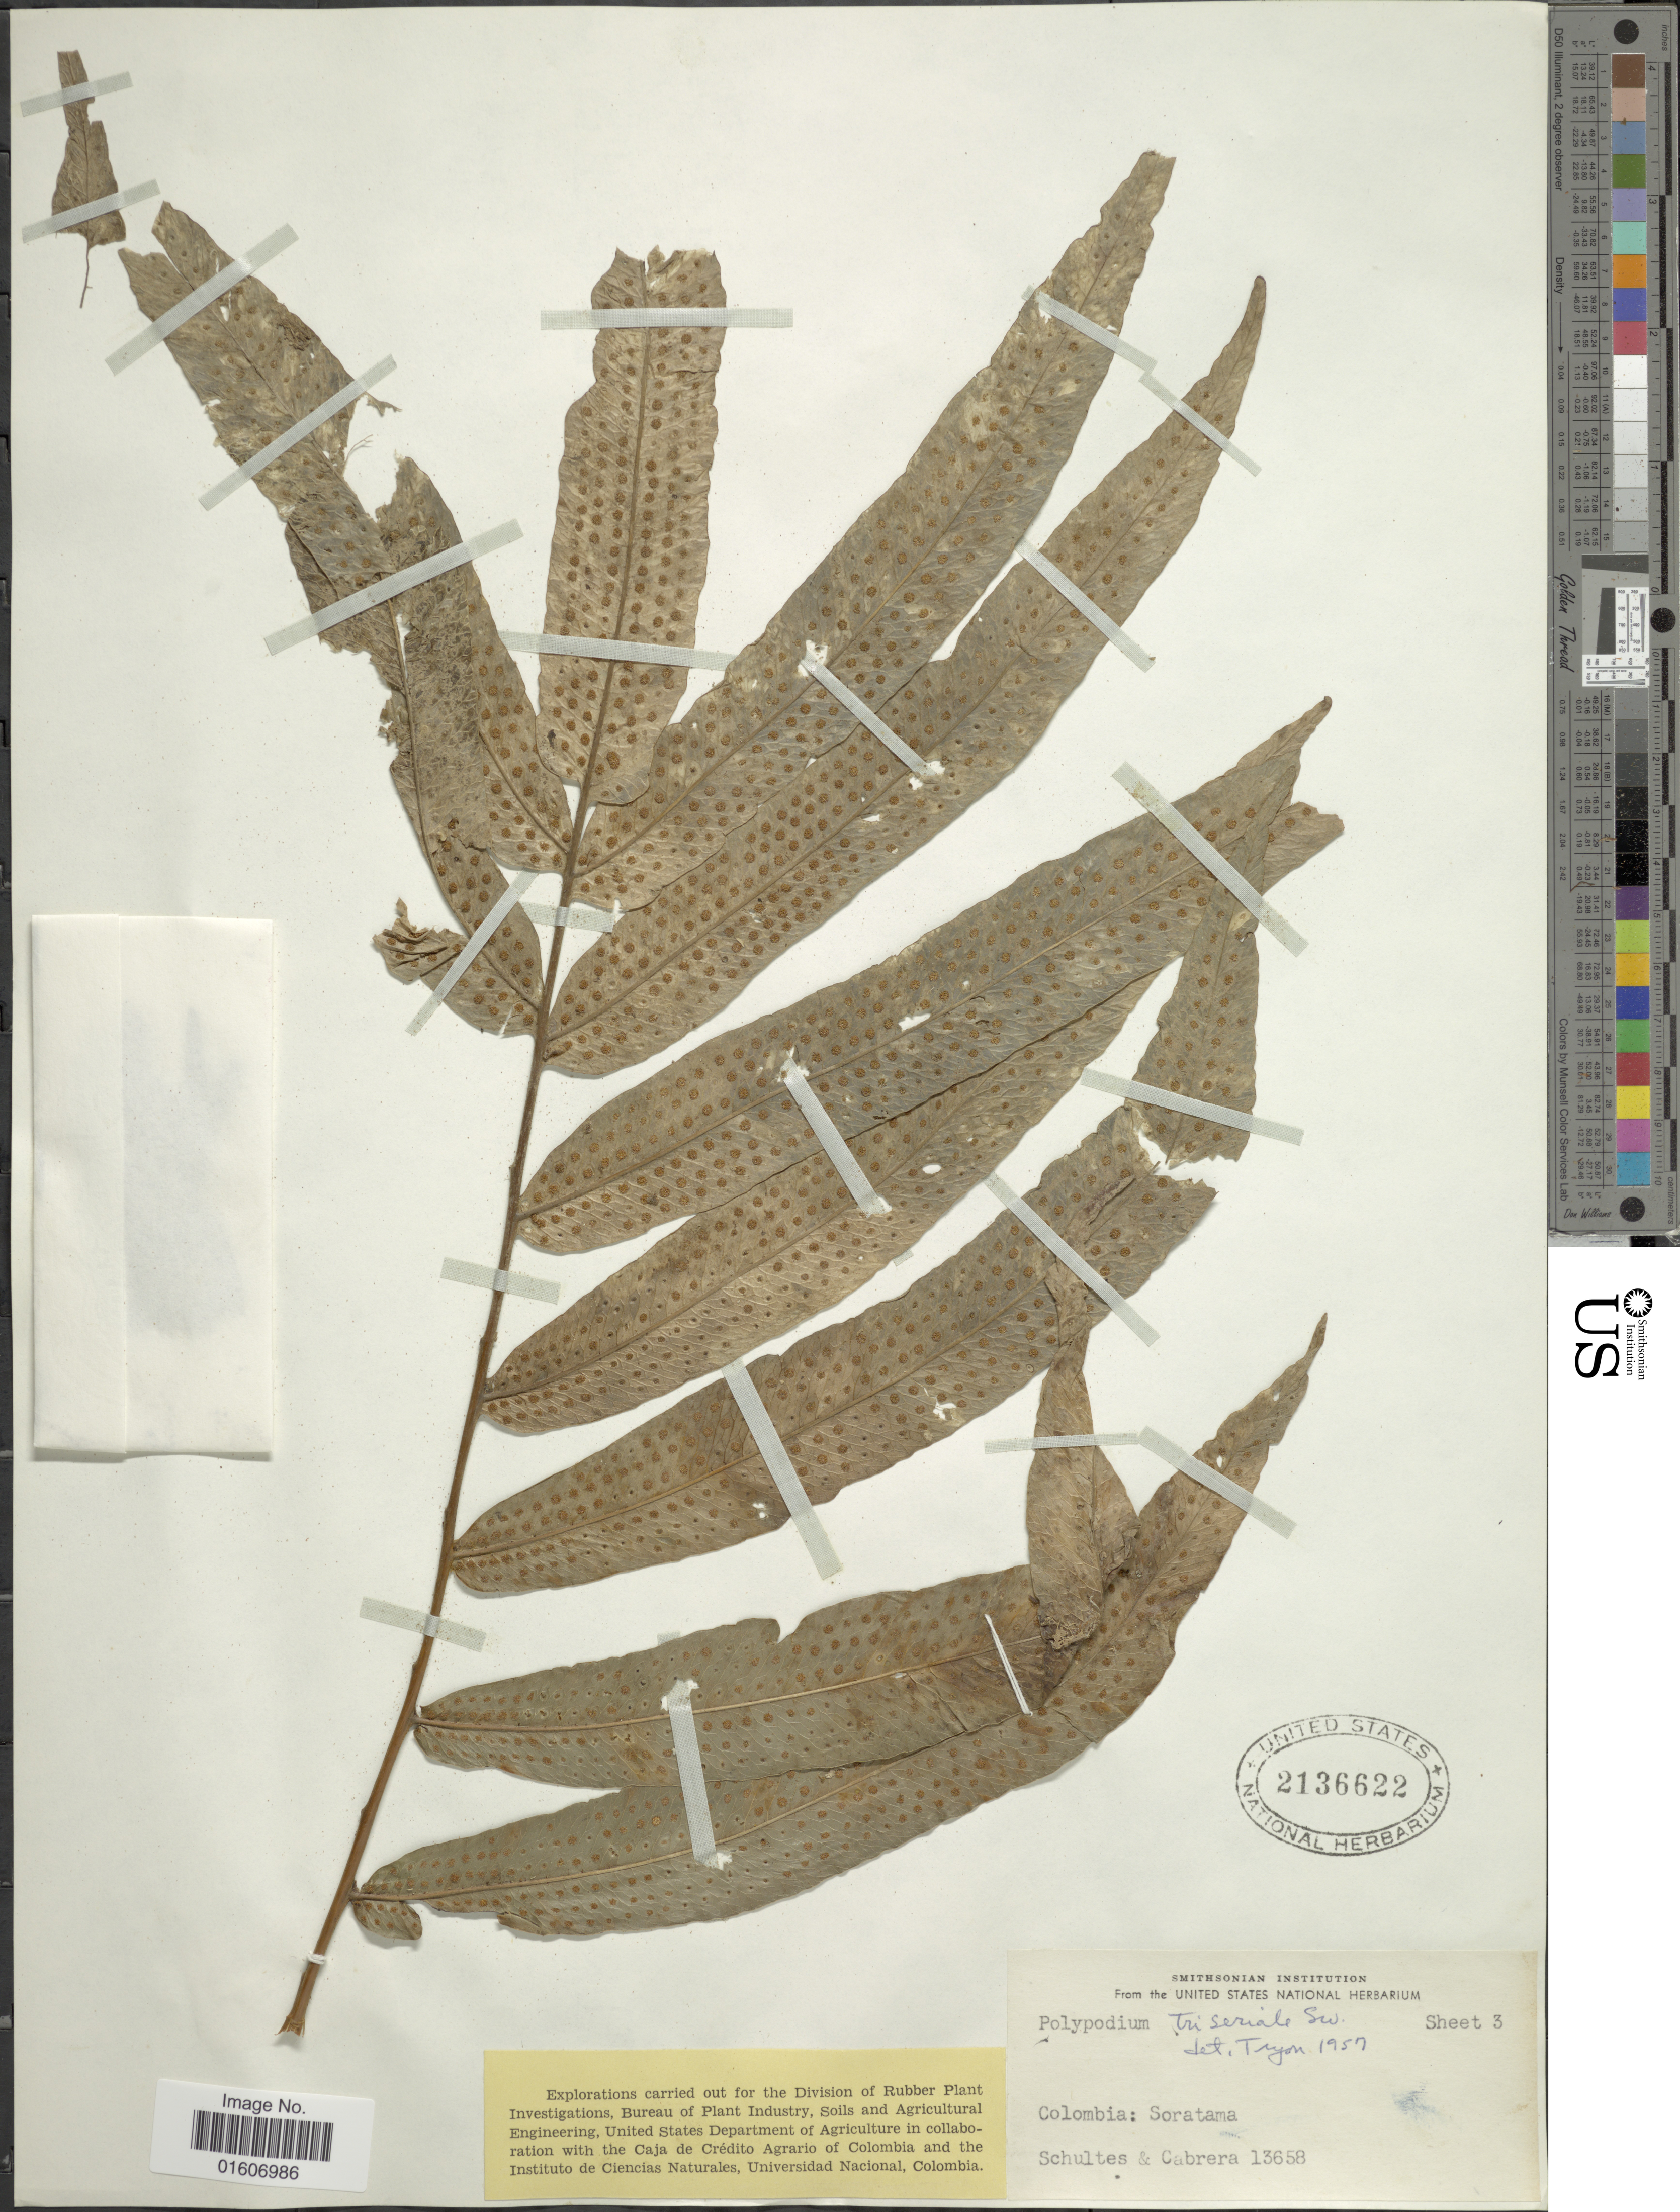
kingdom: Plantae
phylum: Tracheophyta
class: Polypodiopsida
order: Polypodiales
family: Polypodiaceae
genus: Serpocaulon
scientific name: Serpocaulon triseriale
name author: (Sw.) A.R. Sm.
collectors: -- Schultes & Cabrera, --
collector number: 13658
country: Colombia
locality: Soratama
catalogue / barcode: US 2136622